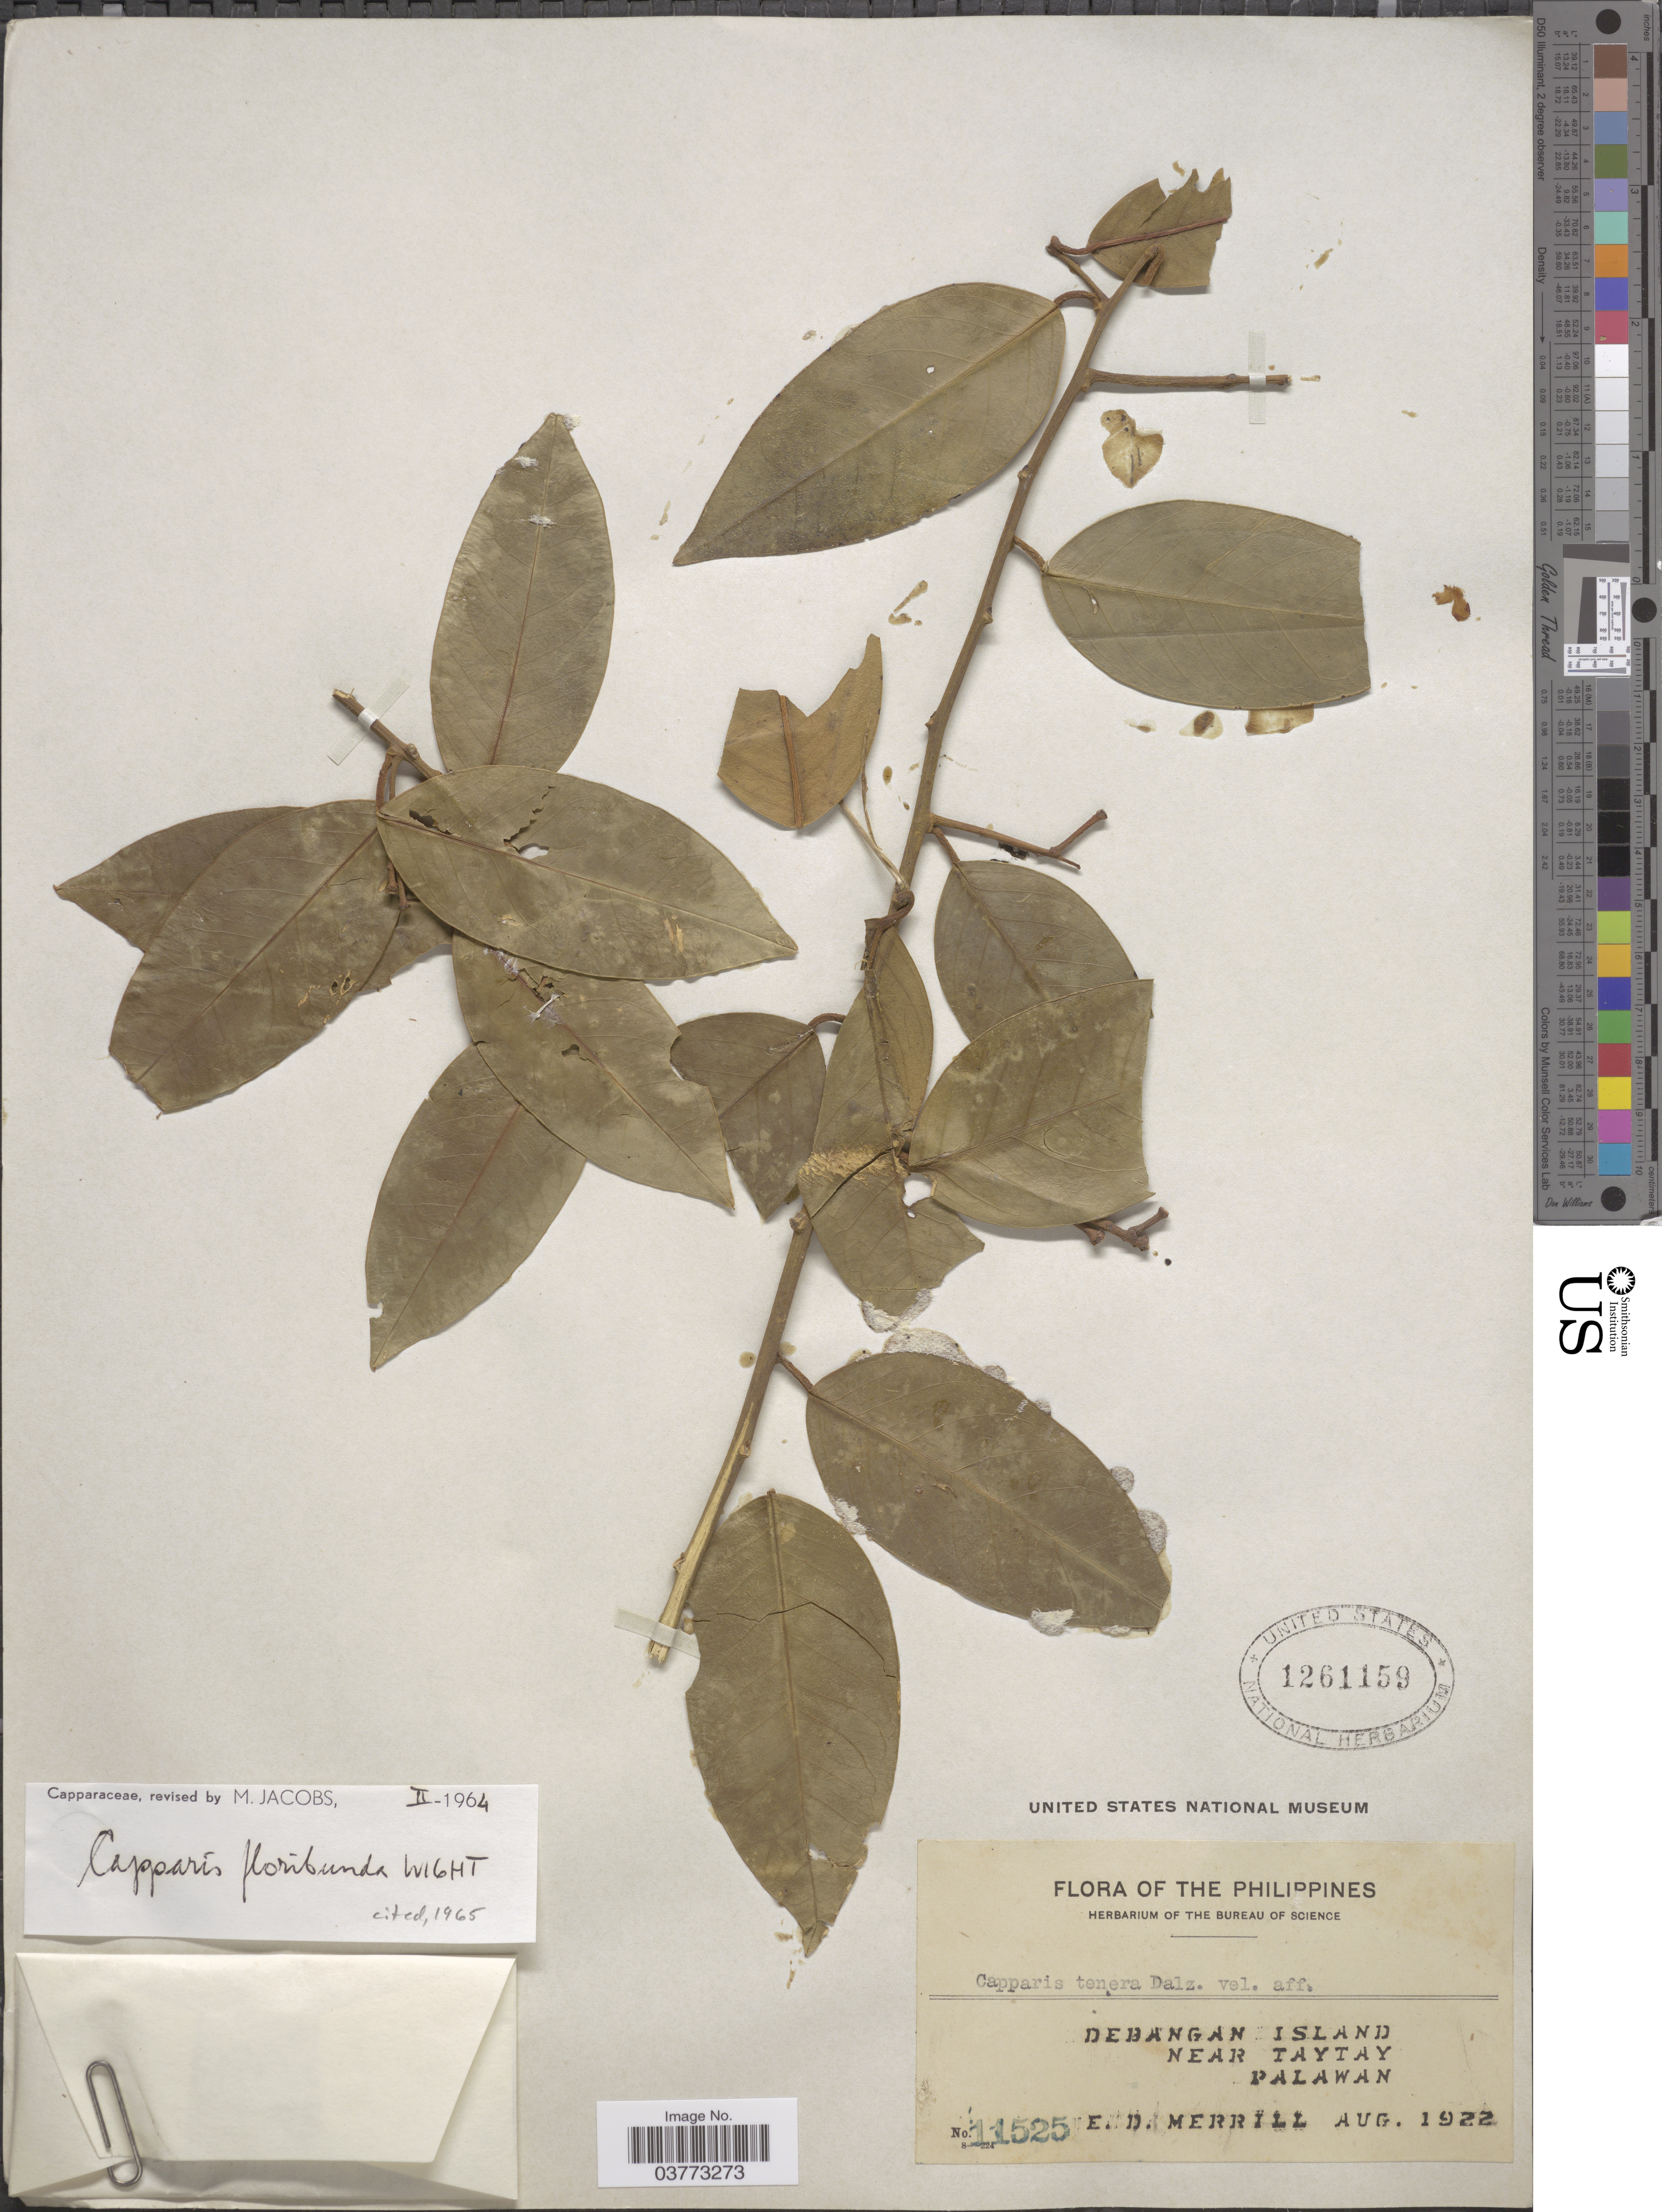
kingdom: Plantae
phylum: Tracheophyta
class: Magnoliopsida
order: Brassicales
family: Capparaceae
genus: Capparis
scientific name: Capparis floribunda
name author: Wight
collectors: E. D. Merrill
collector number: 11525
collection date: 1922-08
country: Philippines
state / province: Mimaropa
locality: The Philippines. Debangan Island near Taytay. Palawan.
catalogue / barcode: US 1261159